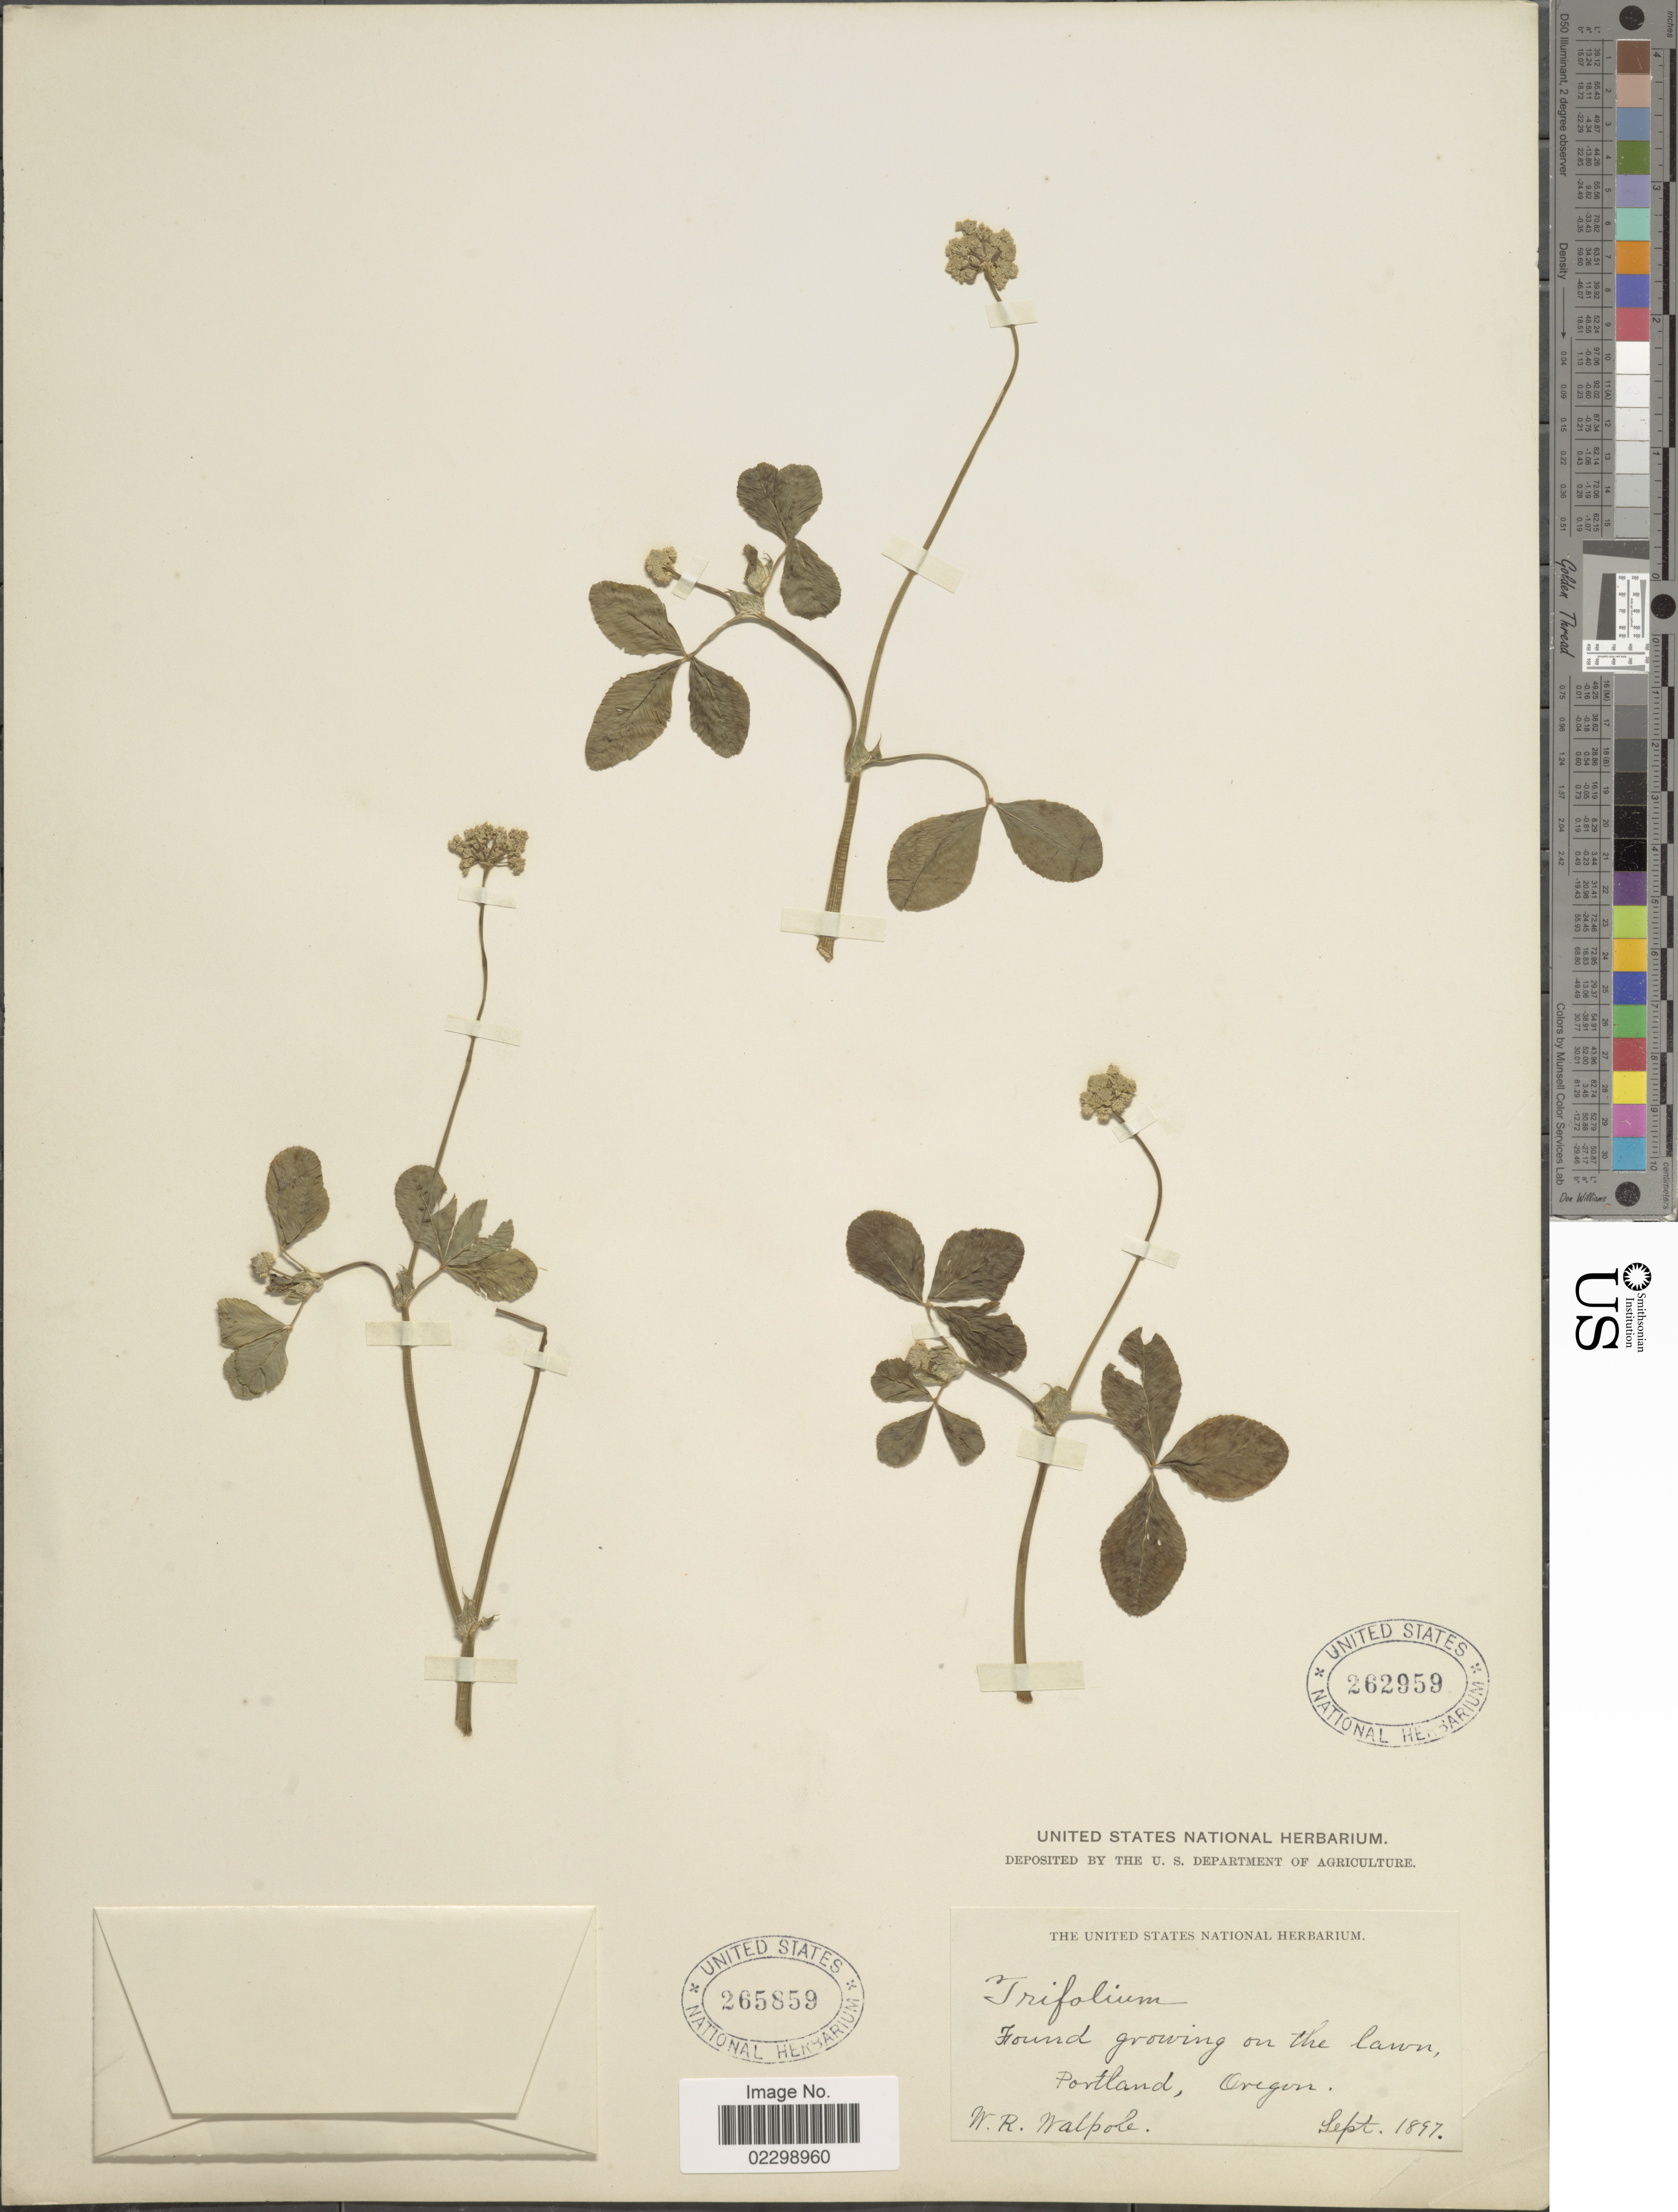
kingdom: Plantae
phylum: Tracheophyta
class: Magnoliopsida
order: Fabales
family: Fabaceae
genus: Trifolium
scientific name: Trifolium strictum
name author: L.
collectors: W. Walpole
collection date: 1897-09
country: United States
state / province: Oregon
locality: Growing on the lawn, Portland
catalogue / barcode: US 265859